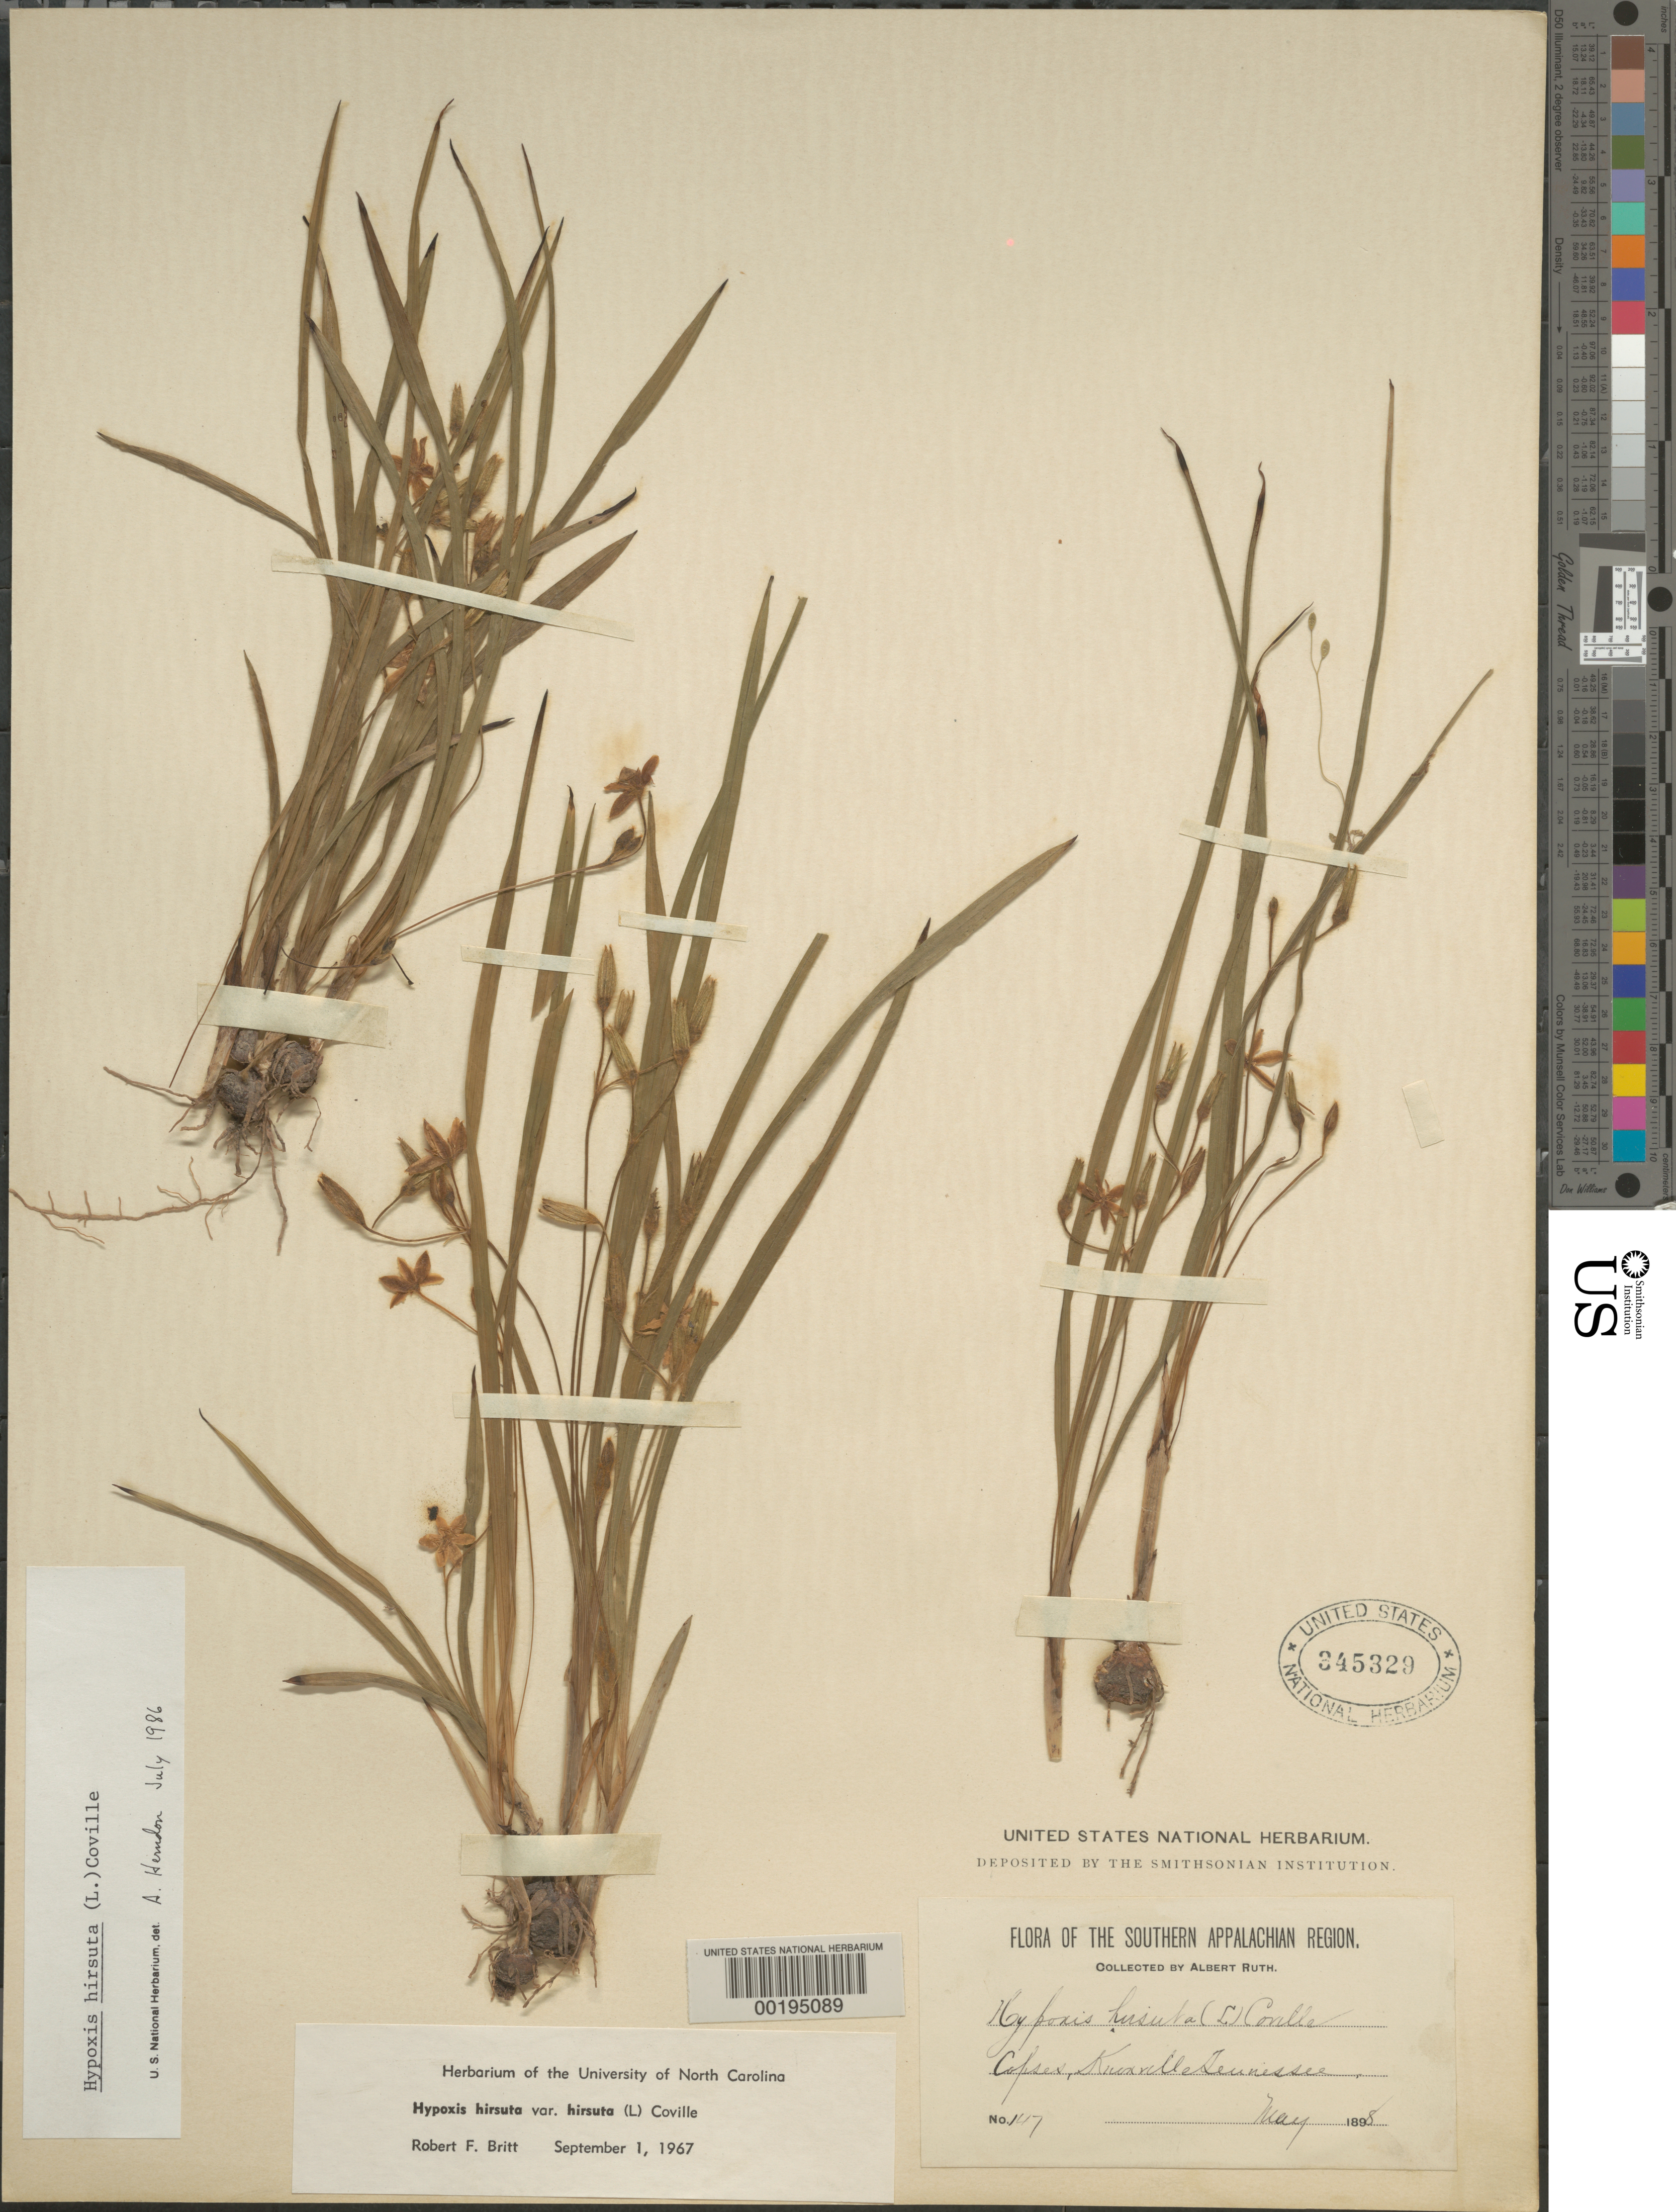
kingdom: Plantae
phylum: Tracheophyta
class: Liliopsida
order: Asparagales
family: Hypoxidaceae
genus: Hypoxis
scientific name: Hypoxis hirsuta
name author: (L.) Coville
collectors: A. Ruth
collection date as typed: May 1898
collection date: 1898-05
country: United States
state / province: Tennessee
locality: Knoxville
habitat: Copses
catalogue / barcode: US 345329